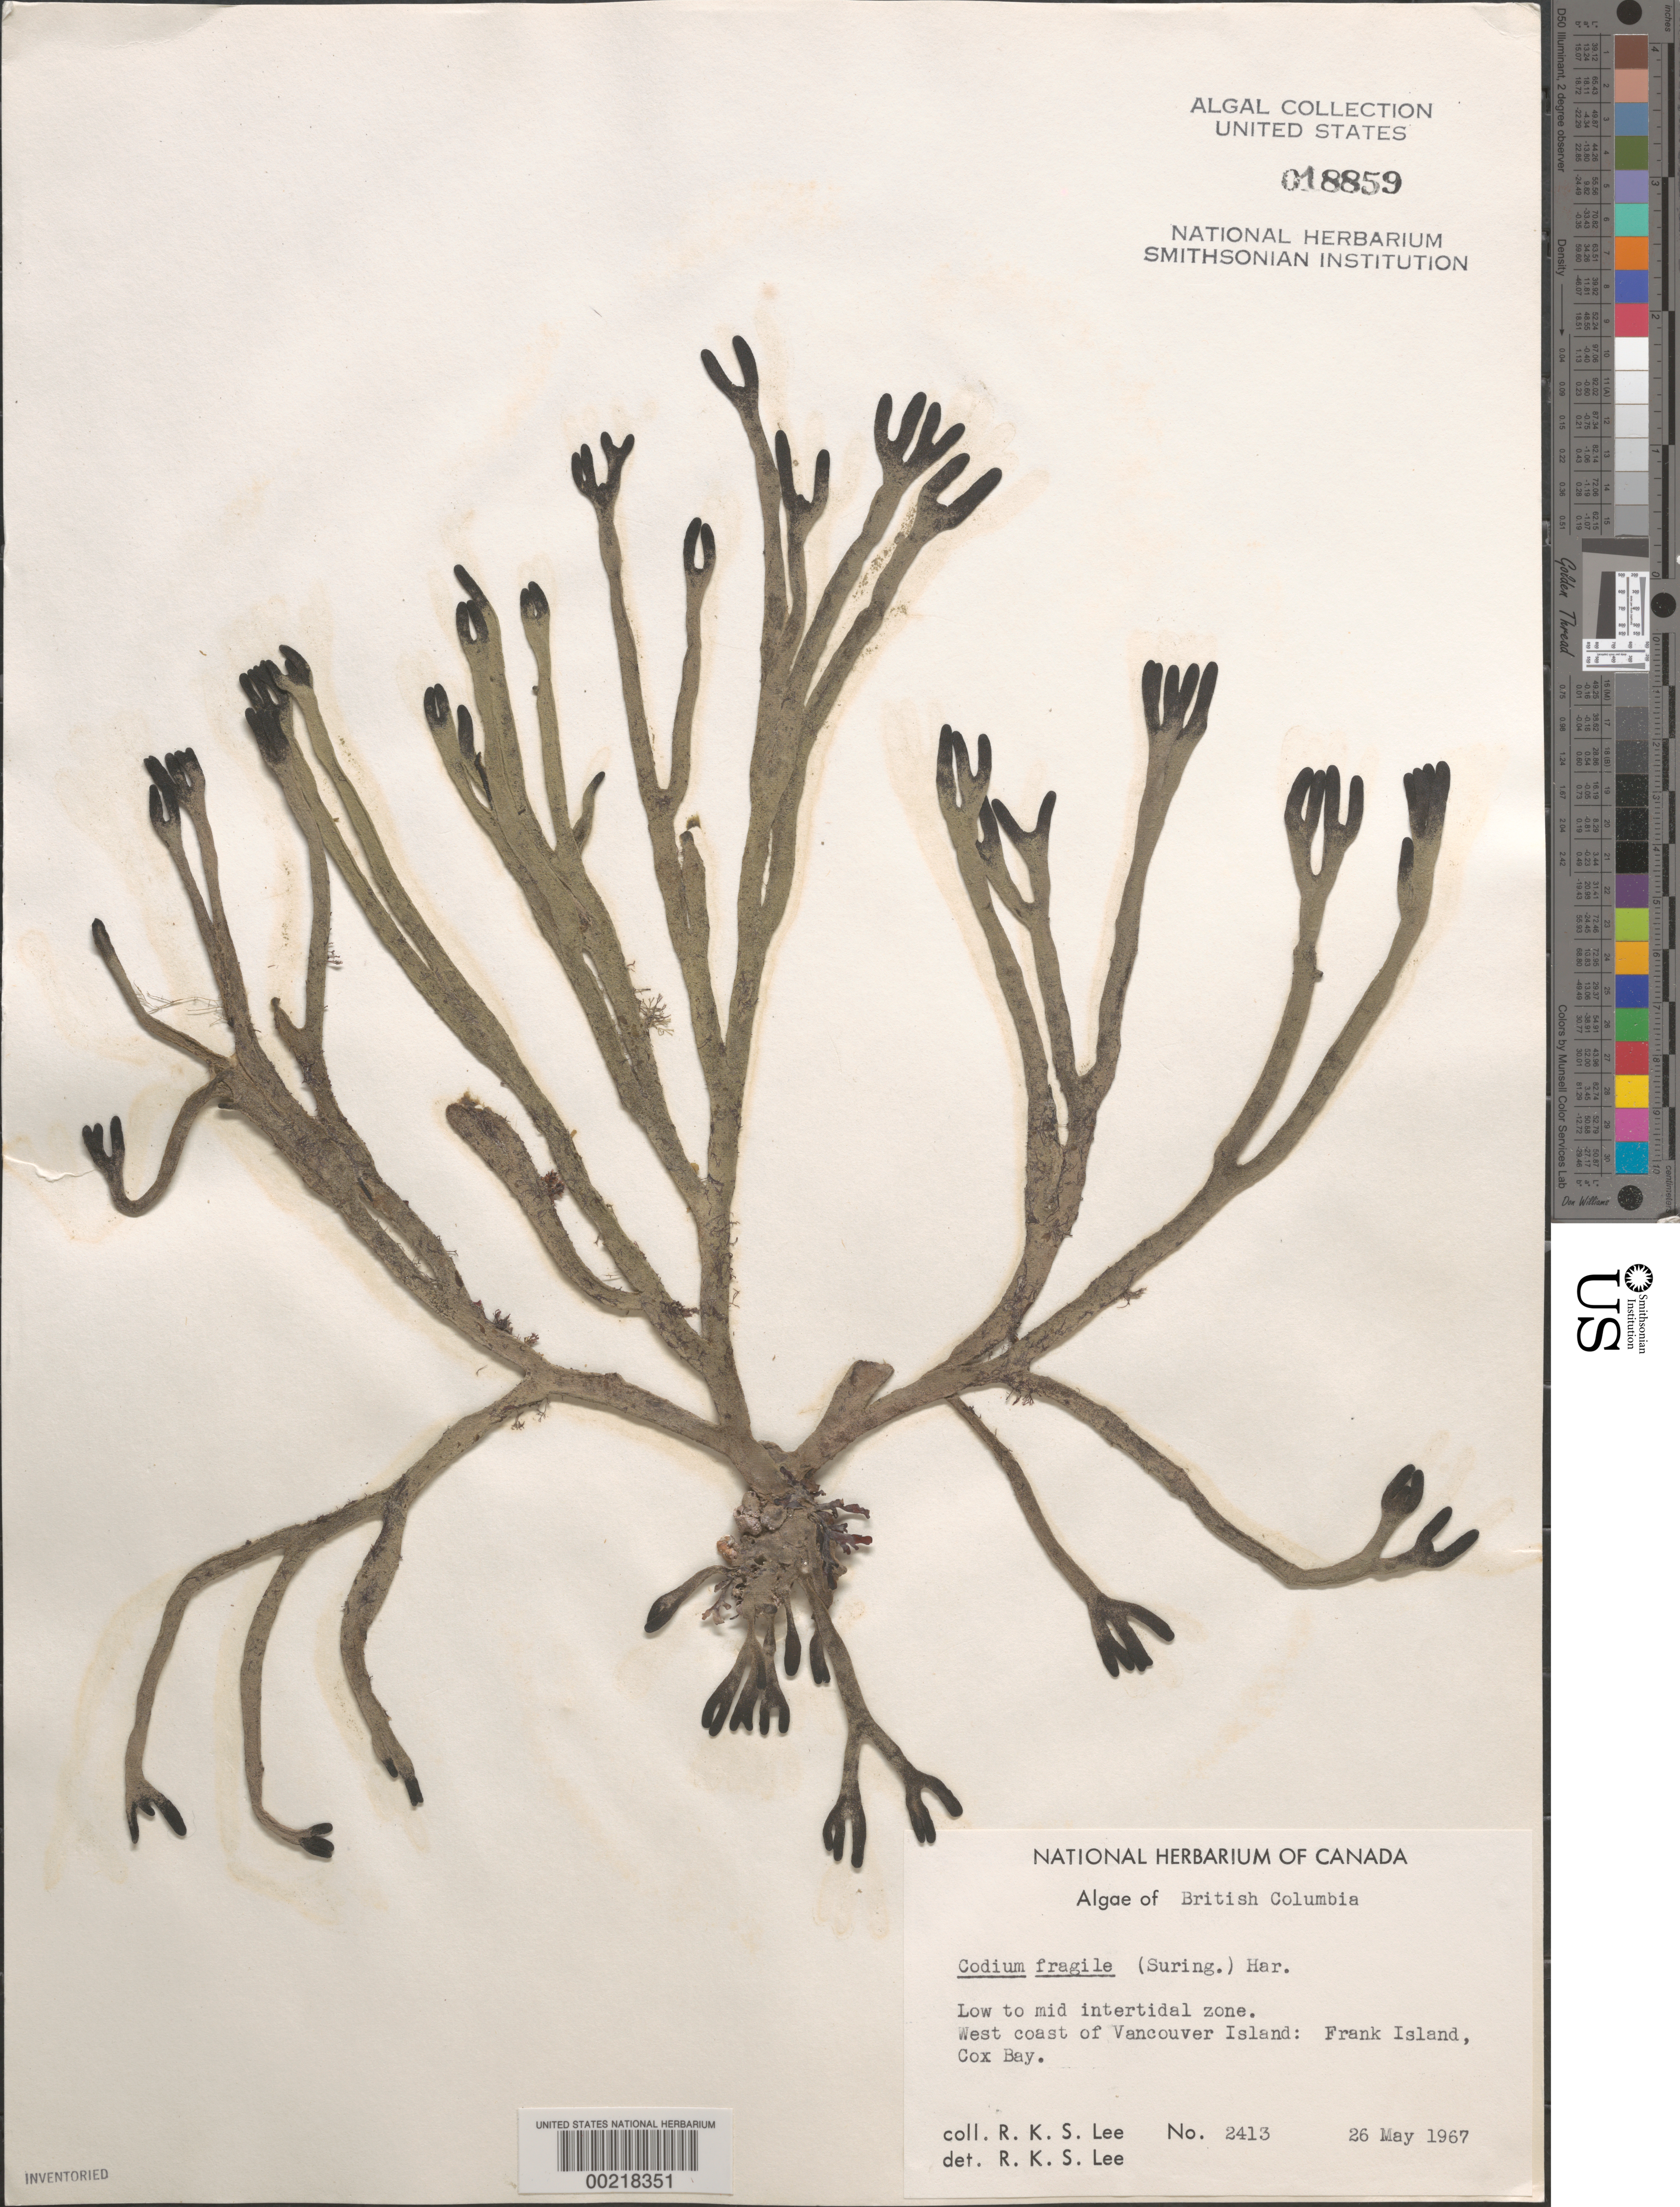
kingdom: Plantae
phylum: Chlorophyta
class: Ulvophyceae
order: Bryopsidales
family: Codiaceae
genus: Codium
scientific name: Codium fragile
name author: (Suringar) P. Hariot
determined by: Lee, R. K. S.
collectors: R. Lee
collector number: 2413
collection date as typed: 26 May 1967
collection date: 1967-05-26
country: Canada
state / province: British Columbia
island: Frank Island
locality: Cox Bay, Vancouver Island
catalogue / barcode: US 18859